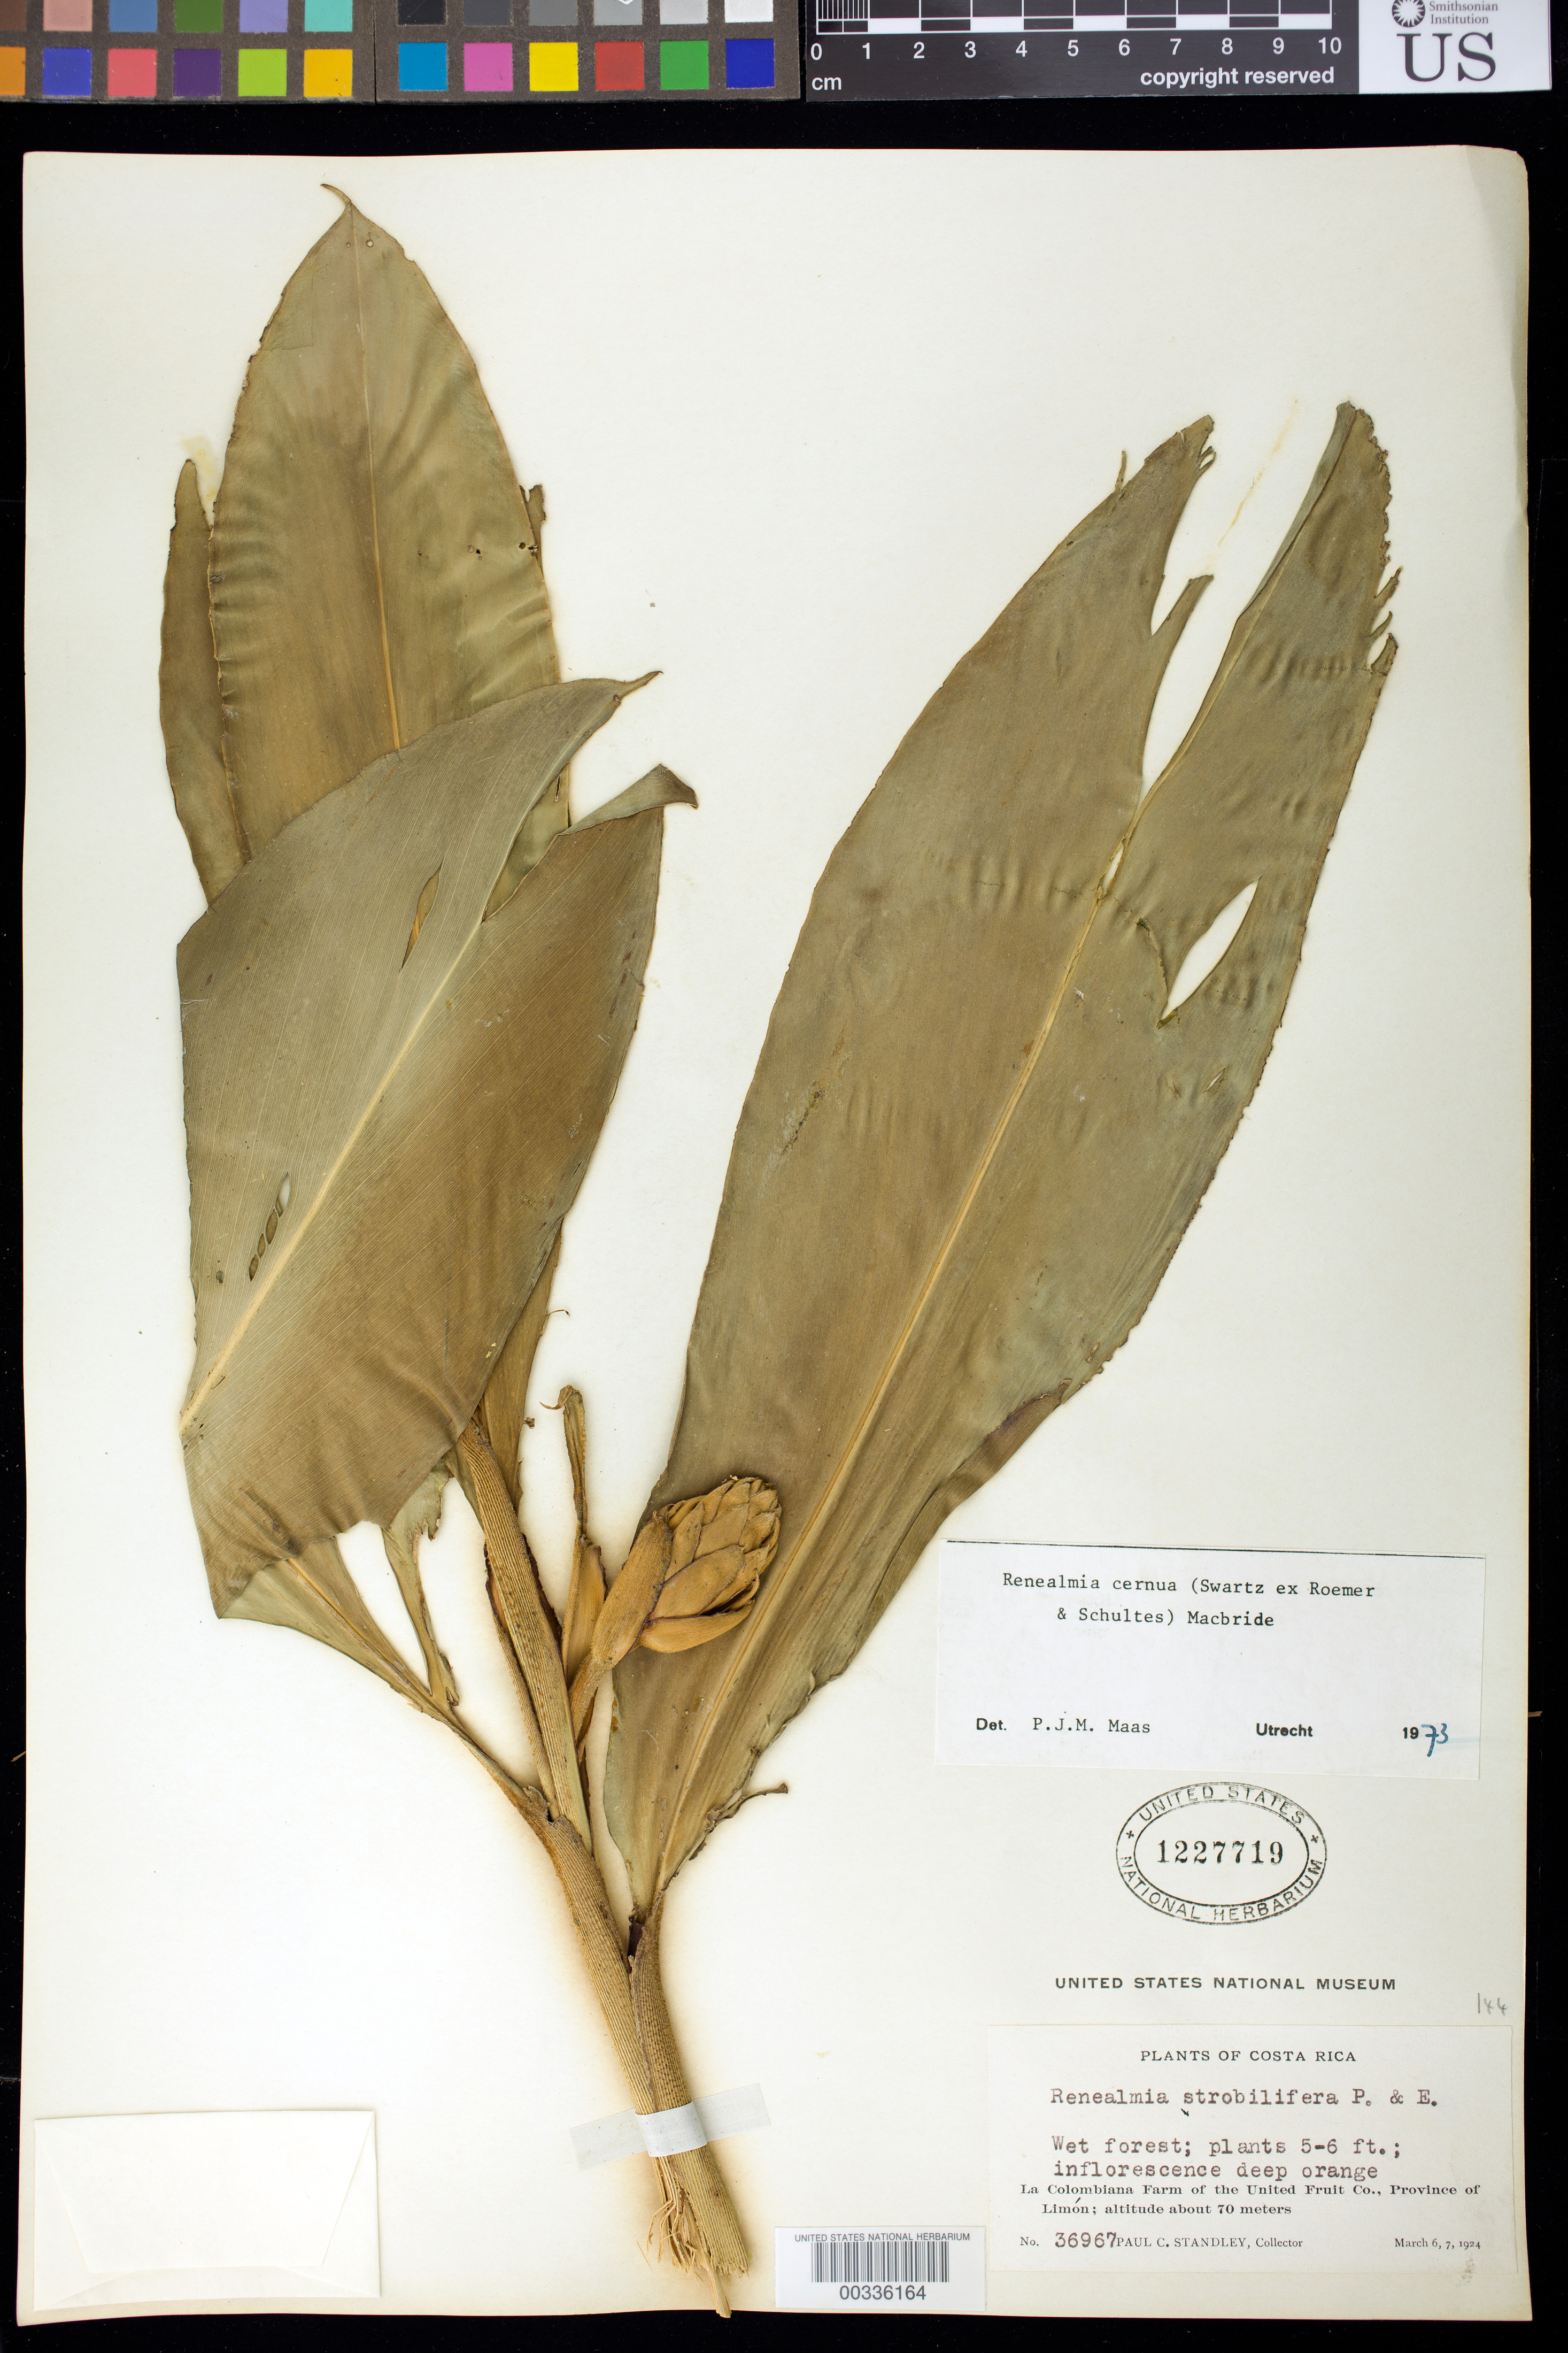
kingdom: Plantae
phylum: Tracheophyta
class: Liliopsida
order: Zingiberales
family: Zingiberaceae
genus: Renealmia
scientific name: Renealmia cernua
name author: (Sw. ex Roem. & Schult.) J.F. Macbr.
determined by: Maas, Paul J. M.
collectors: P. C. Standley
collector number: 36967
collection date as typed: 06 Mar 1924 and 07 Mar 1924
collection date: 1924-03-06,1924-03-07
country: Costa Rica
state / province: Limón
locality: La colombiana farm of united fruit co.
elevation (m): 70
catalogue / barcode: US 1227719